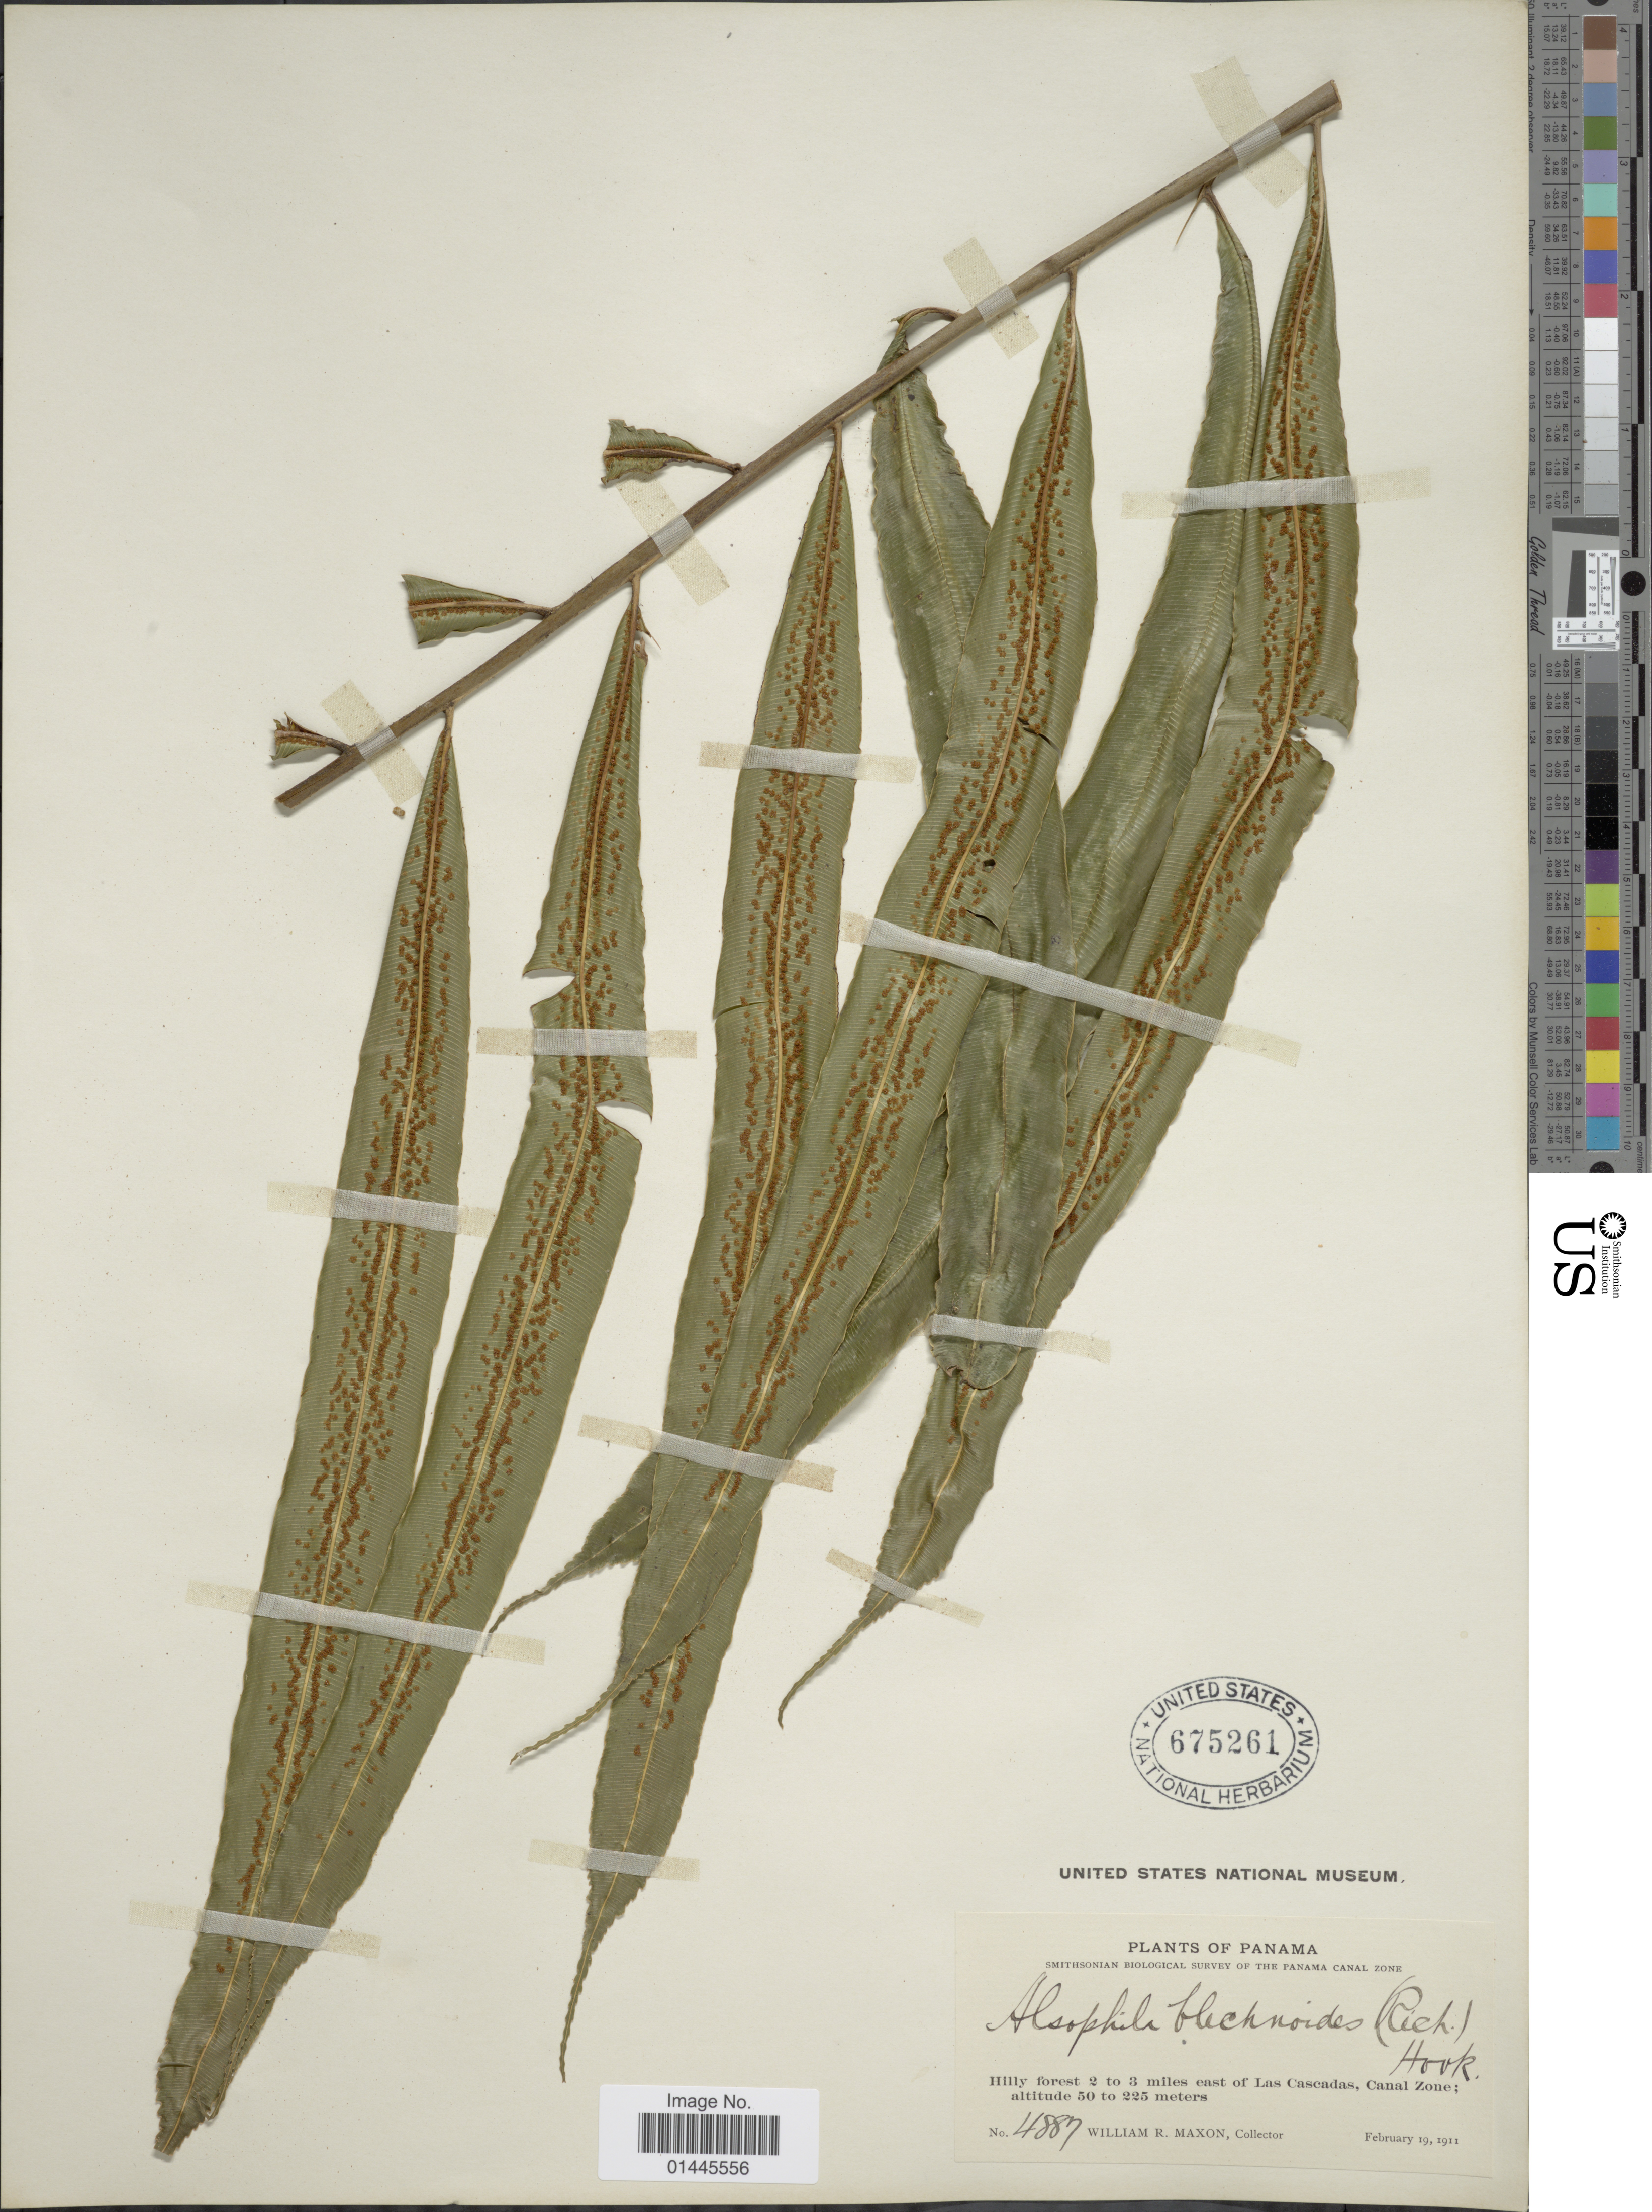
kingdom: Plantae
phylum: Tracheophyta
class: Polypodiopsida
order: Cyatheales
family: Metaxyaceae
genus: Metaxya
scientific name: Metaxya rostrata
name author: (Kunth) C. Presl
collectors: W. R. Maxon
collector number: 4887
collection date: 1911-02-19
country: Panama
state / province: Colón / Panamá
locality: Panama Canal Zone, Hilly forest 2 to 3 miles east of Las Cascadas.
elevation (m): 50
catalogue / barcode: US 675261